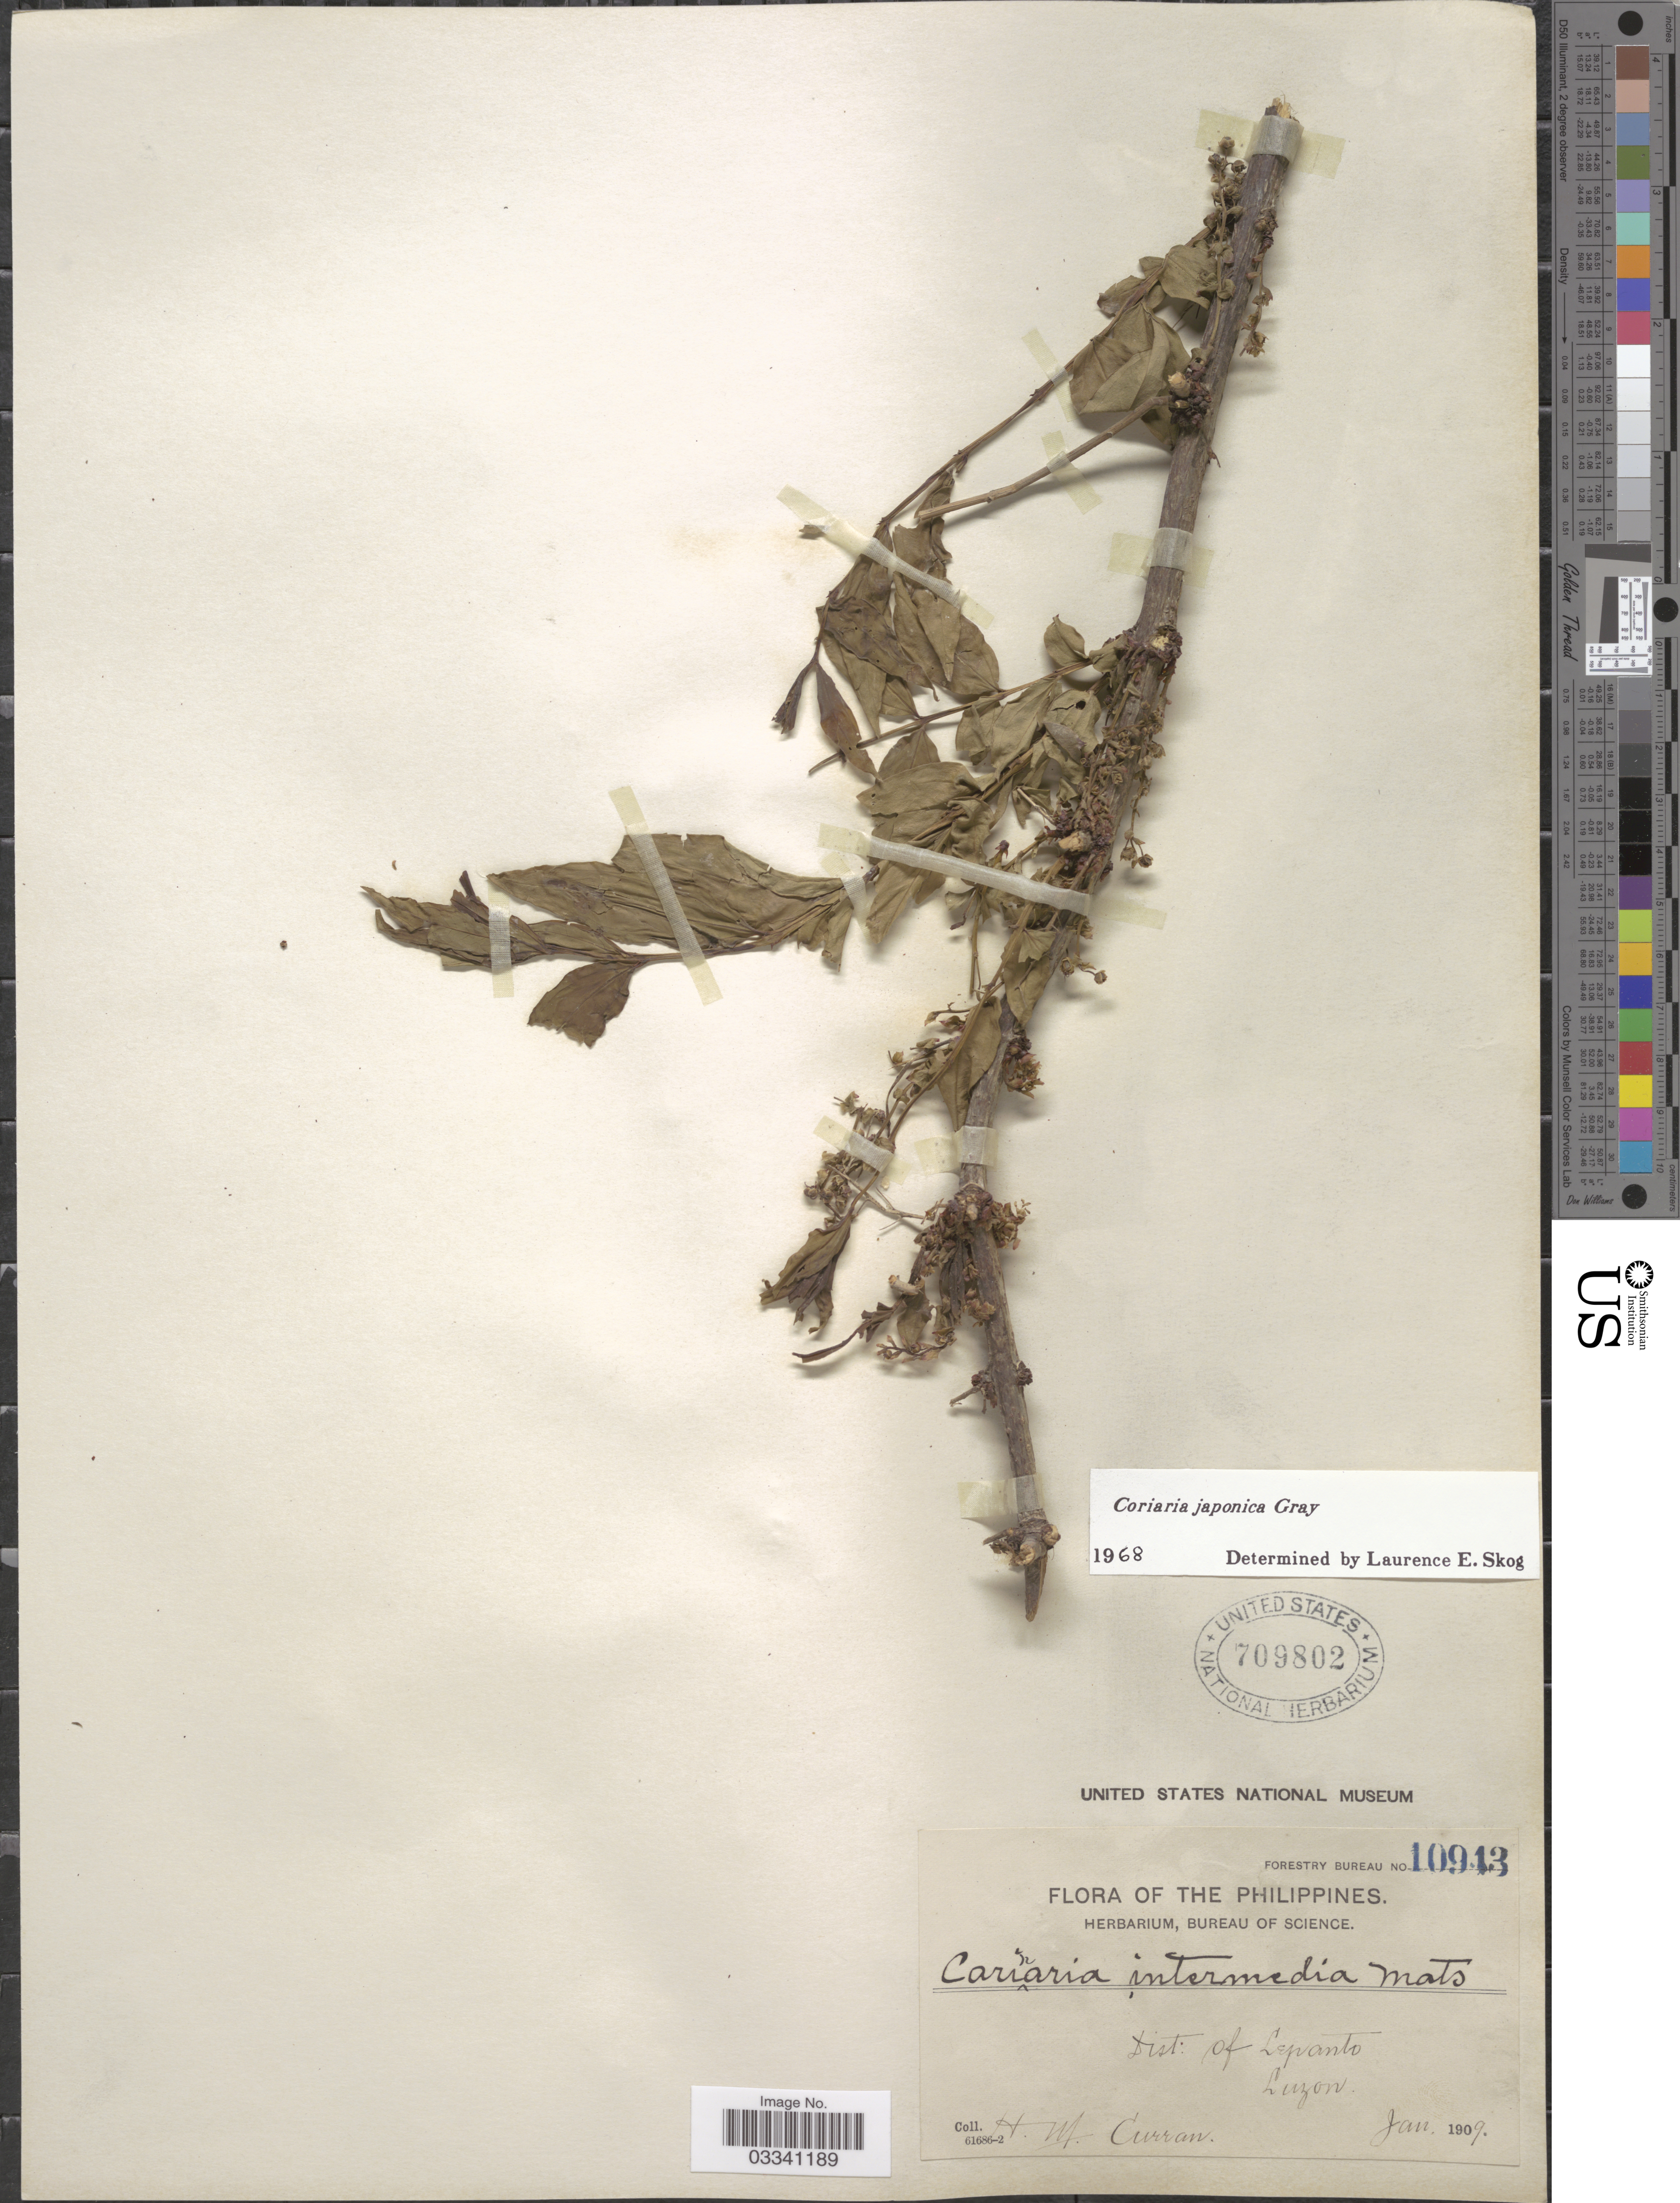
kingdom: Plantae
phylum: Tracheophyta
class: Magnoliopsida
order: Cucurbitales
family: Coriariaceae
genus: Coriaria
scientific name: Coriaria japonica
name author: A. Gray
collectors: H. M. Curran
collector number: Forestry Bureau 10943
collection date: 1909-01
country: Philippines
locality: Dist. of Lepanto. Luzon.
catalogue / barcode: US 709802